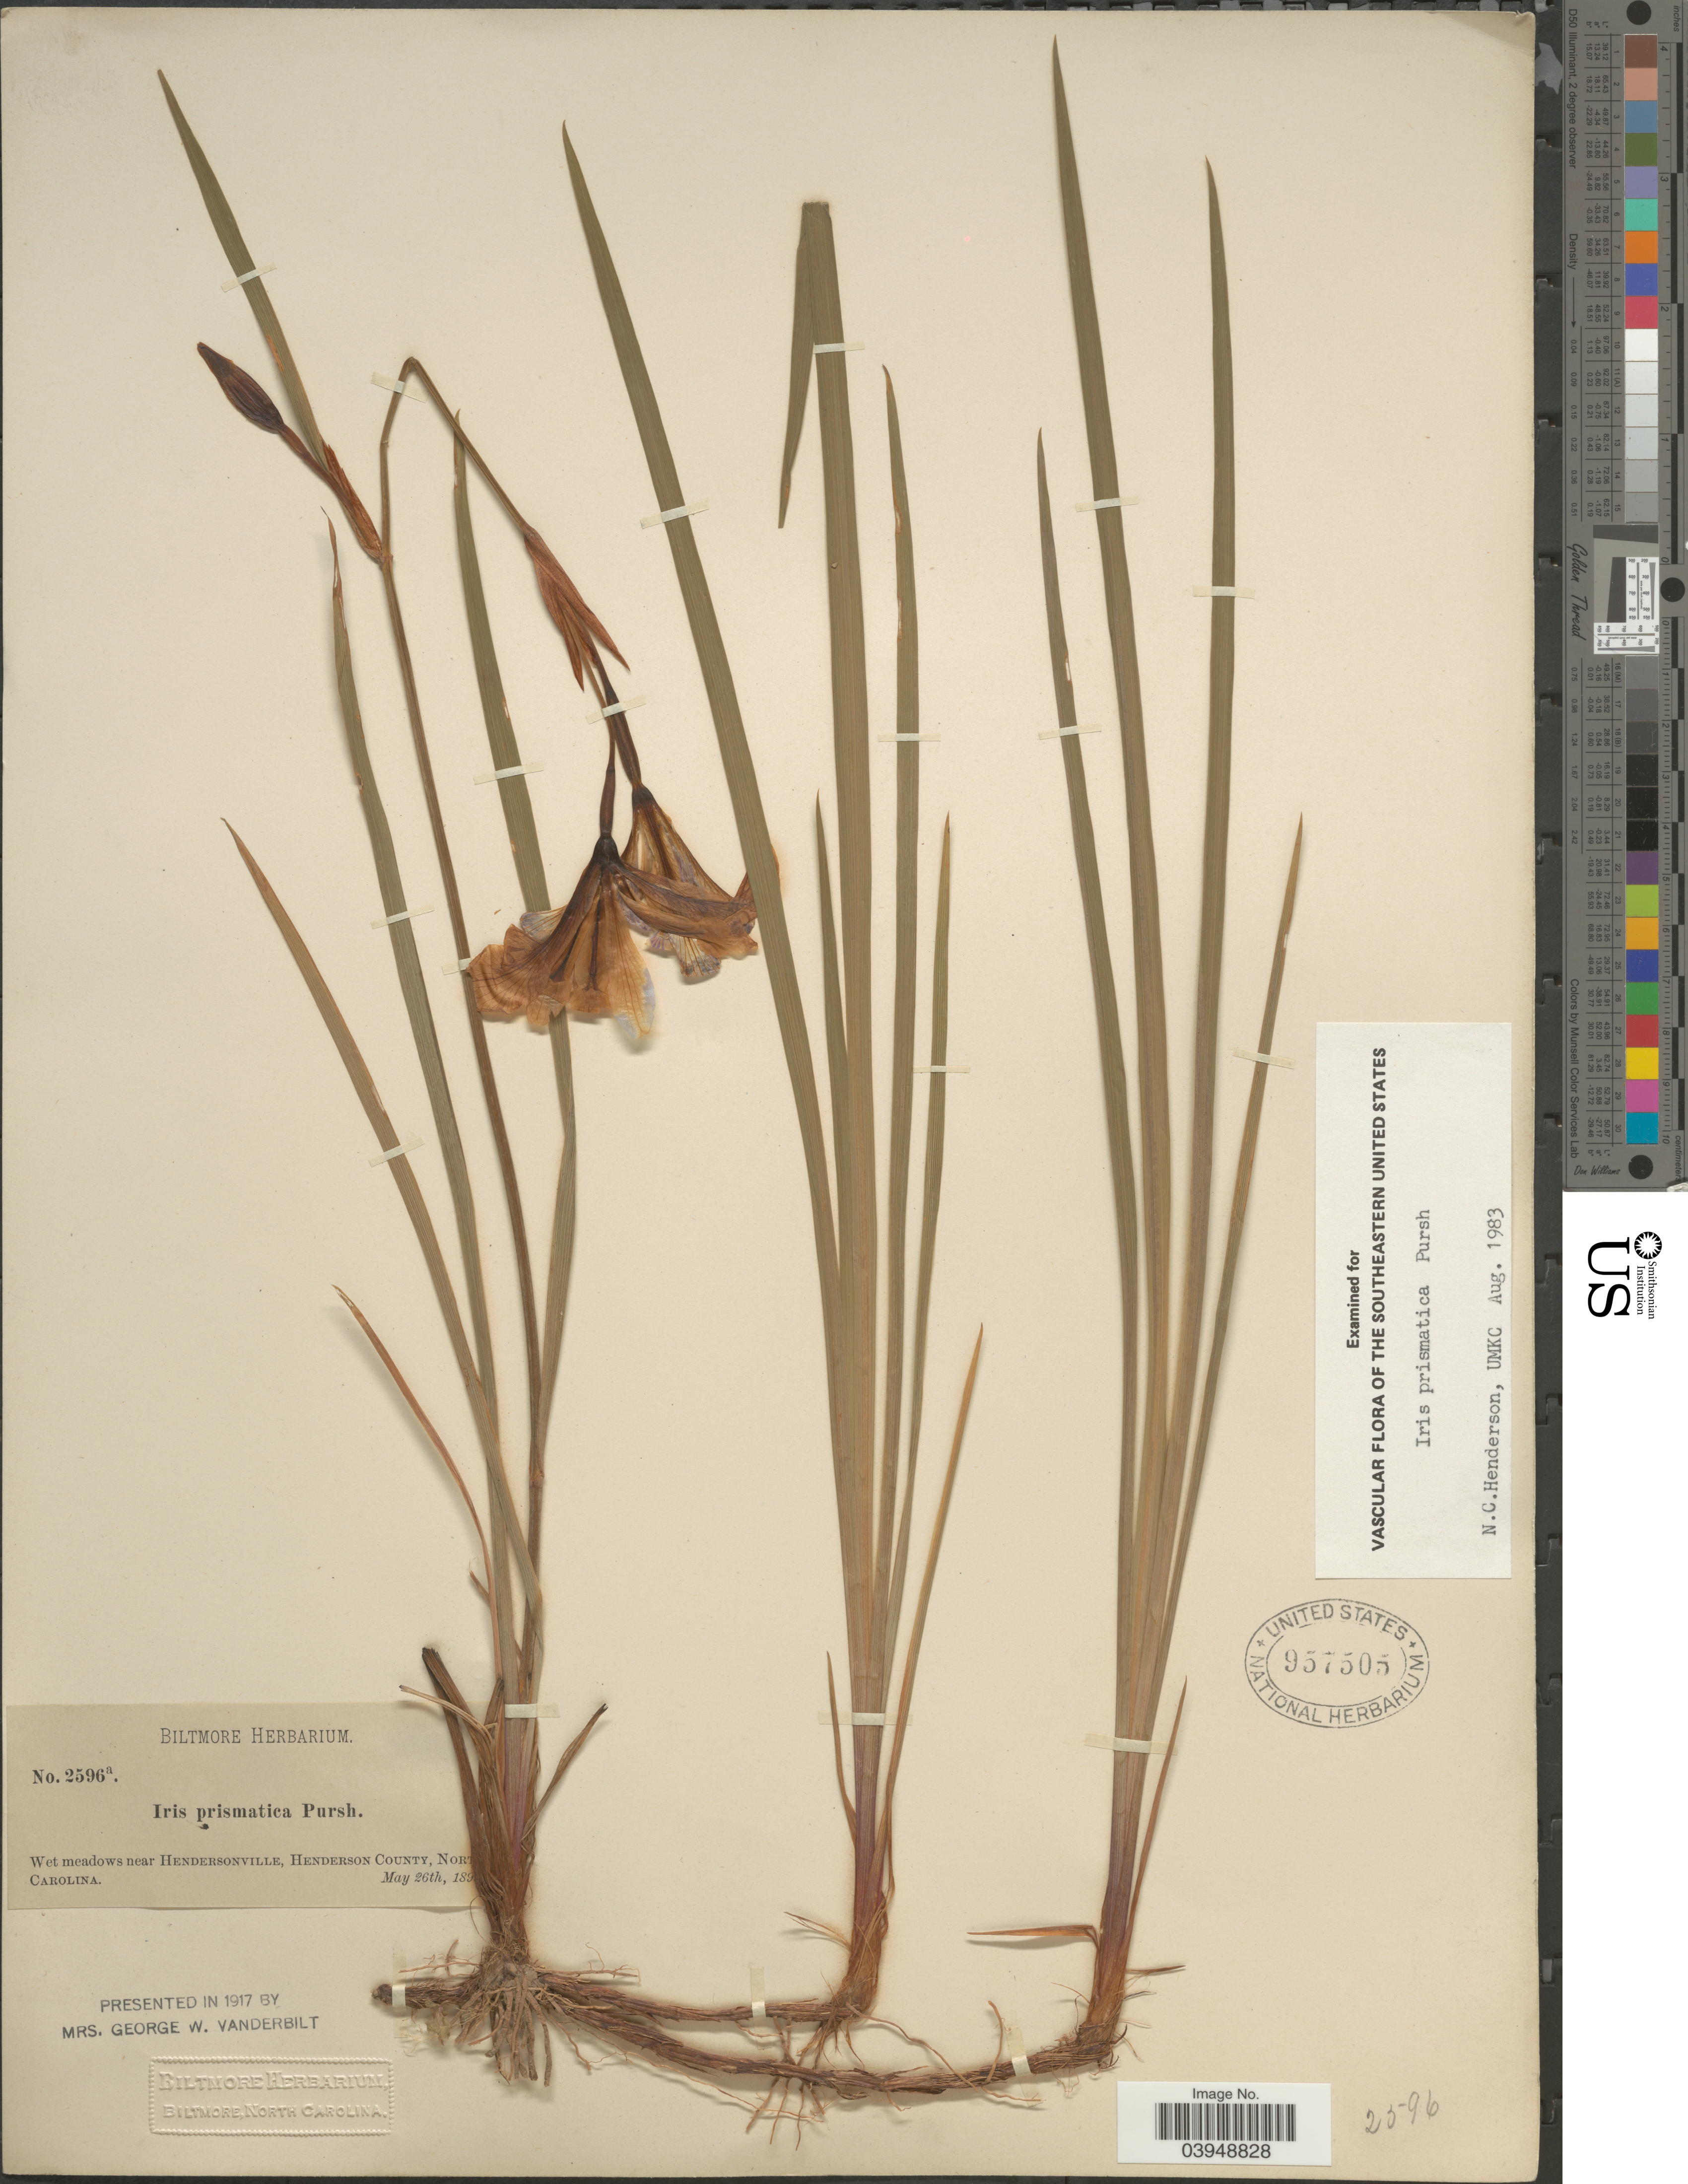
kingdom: Plantae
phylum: Tracheophyta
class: Liliopsida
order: Asparagales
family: Iridaceae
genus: Iris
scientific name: Iris prismatica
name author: Pursh ex Ker Gawl.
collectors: ex herb. Biltmore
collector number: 2596a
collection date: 1898-05-26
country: United States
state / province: North Carolina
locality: Wet meadows near Hendersonville, Henderson County.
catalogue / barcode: US 957505